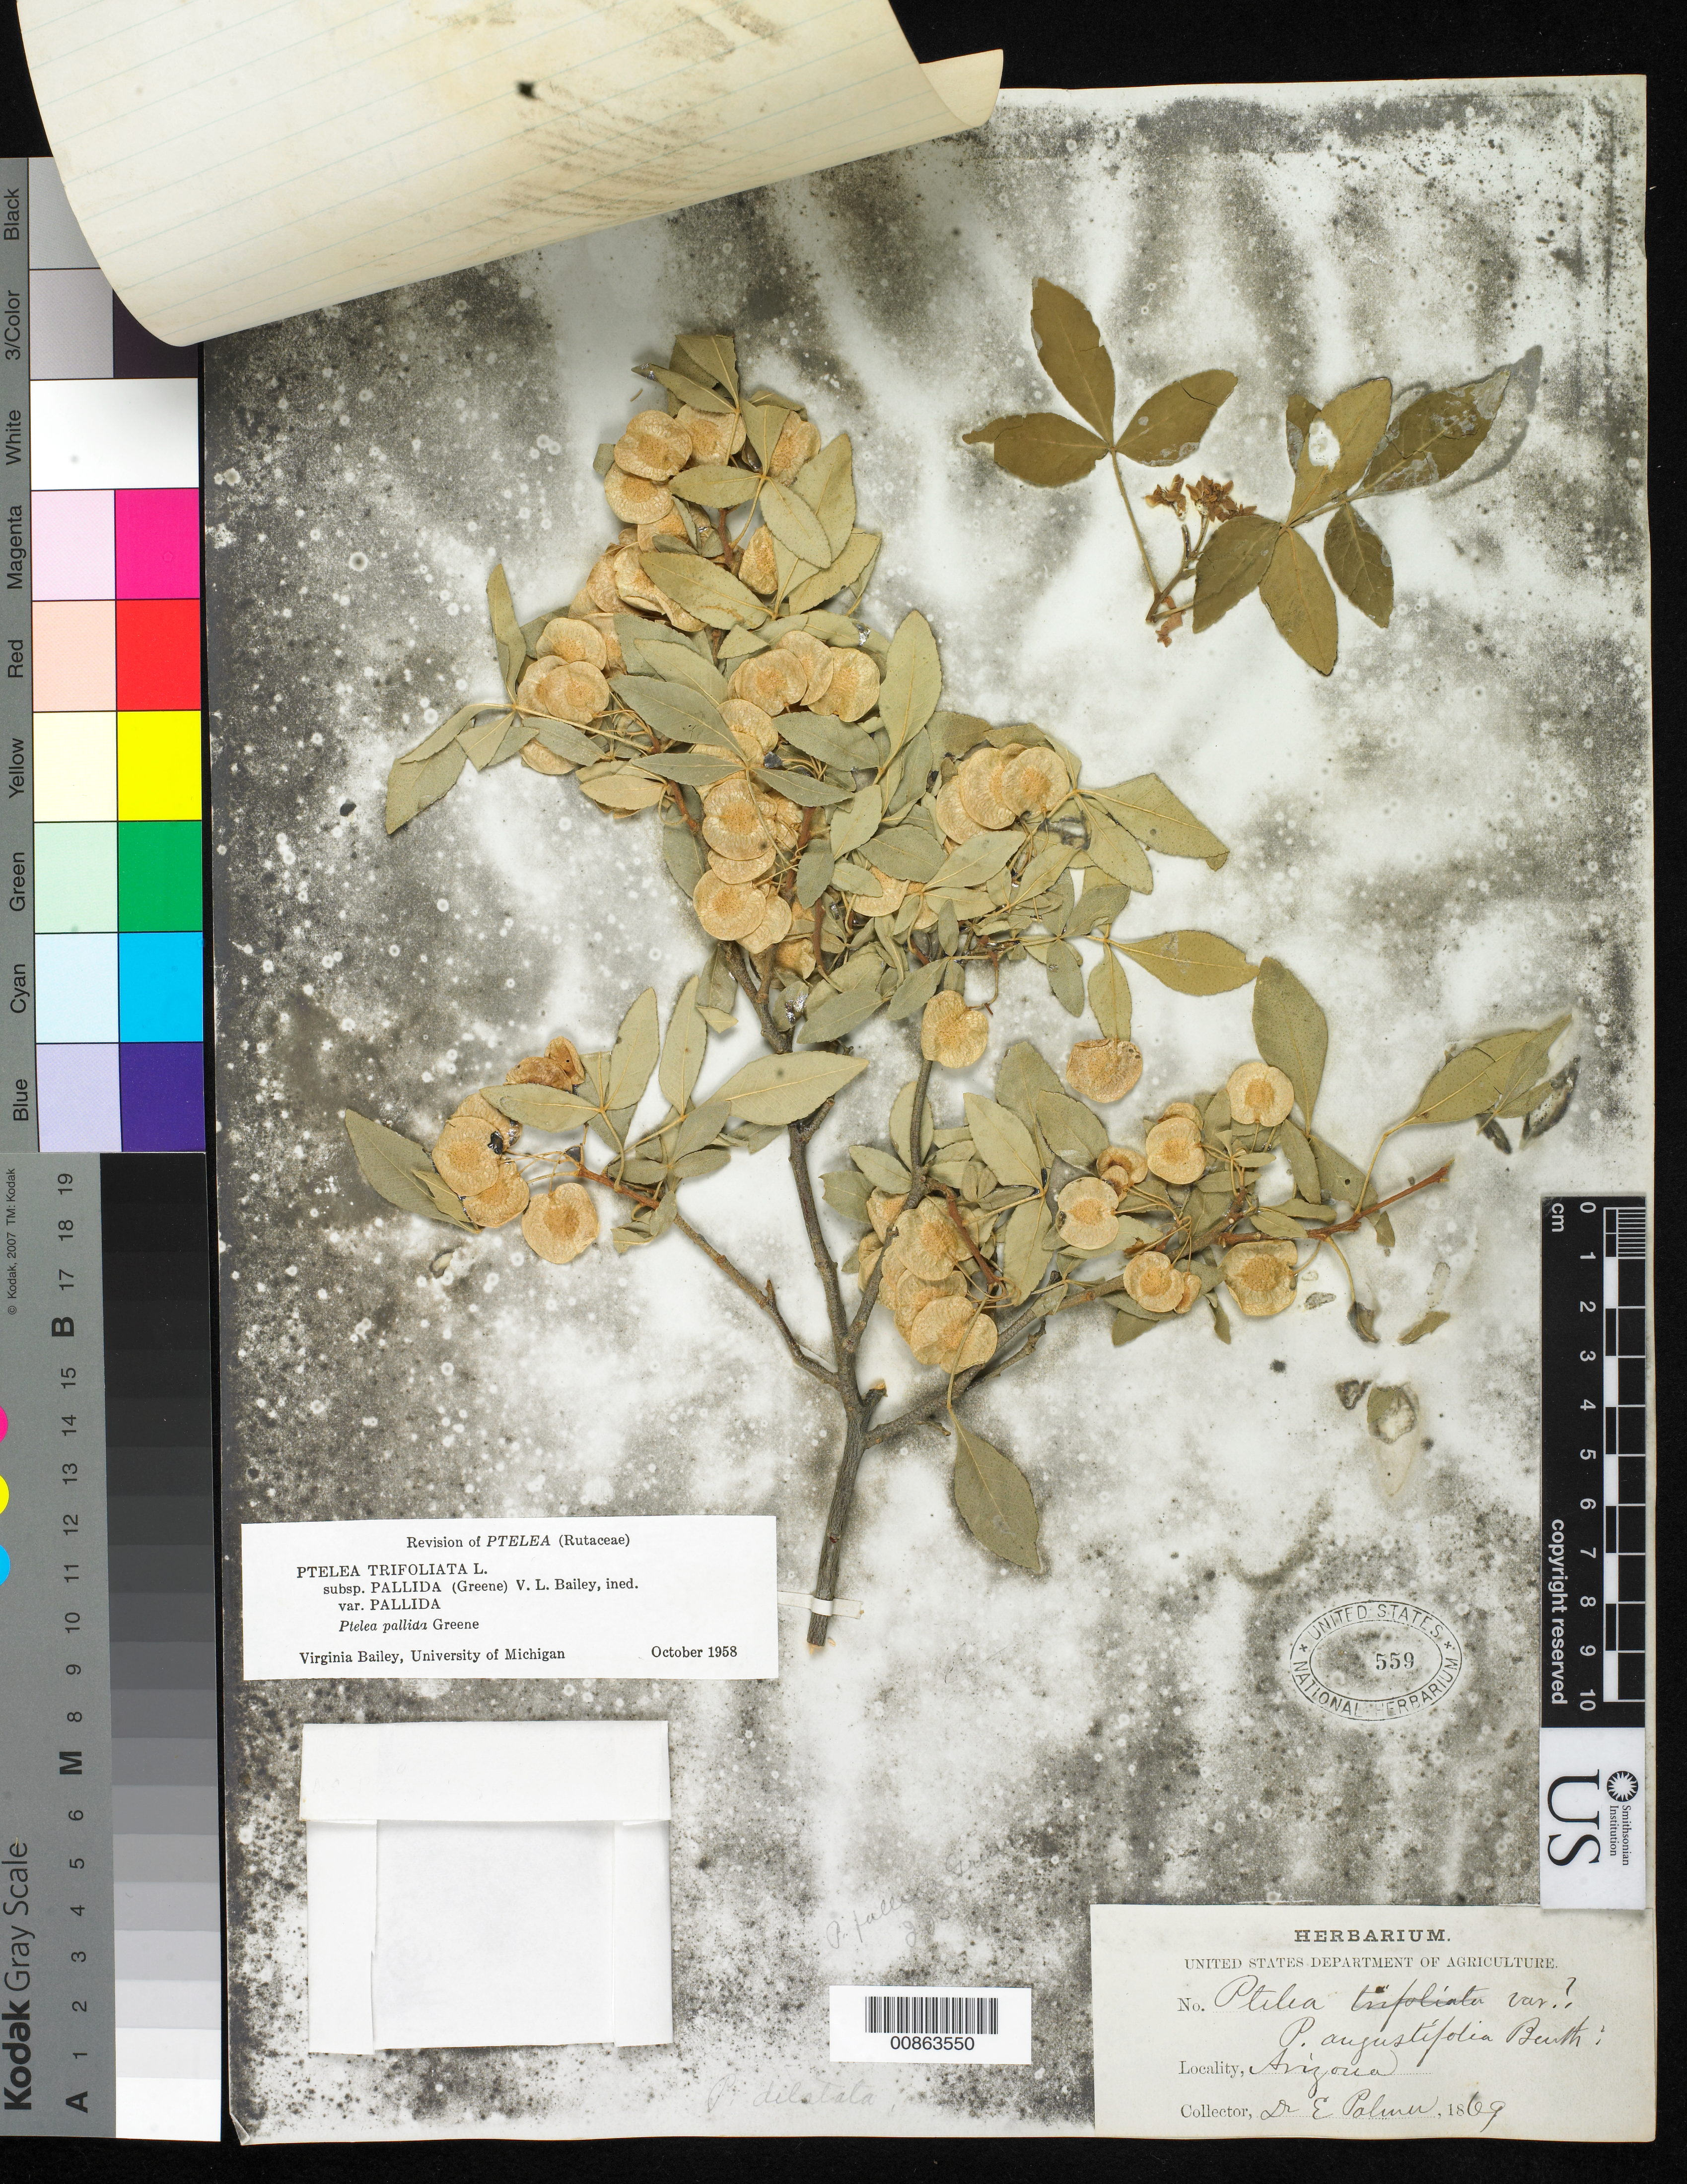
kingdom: Plantae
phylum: Tracheophyta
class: Magnoliopsida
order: Sapindales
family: Rutaceae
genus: Ptelea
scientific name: Ptelea trifoliata subsp. pallida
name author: (Greene) V. L. Bailey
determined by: Bailey, V. L.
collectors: E. Palmer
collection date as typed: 1869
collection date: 1869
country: United States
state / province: Arizona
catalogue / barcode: US 559